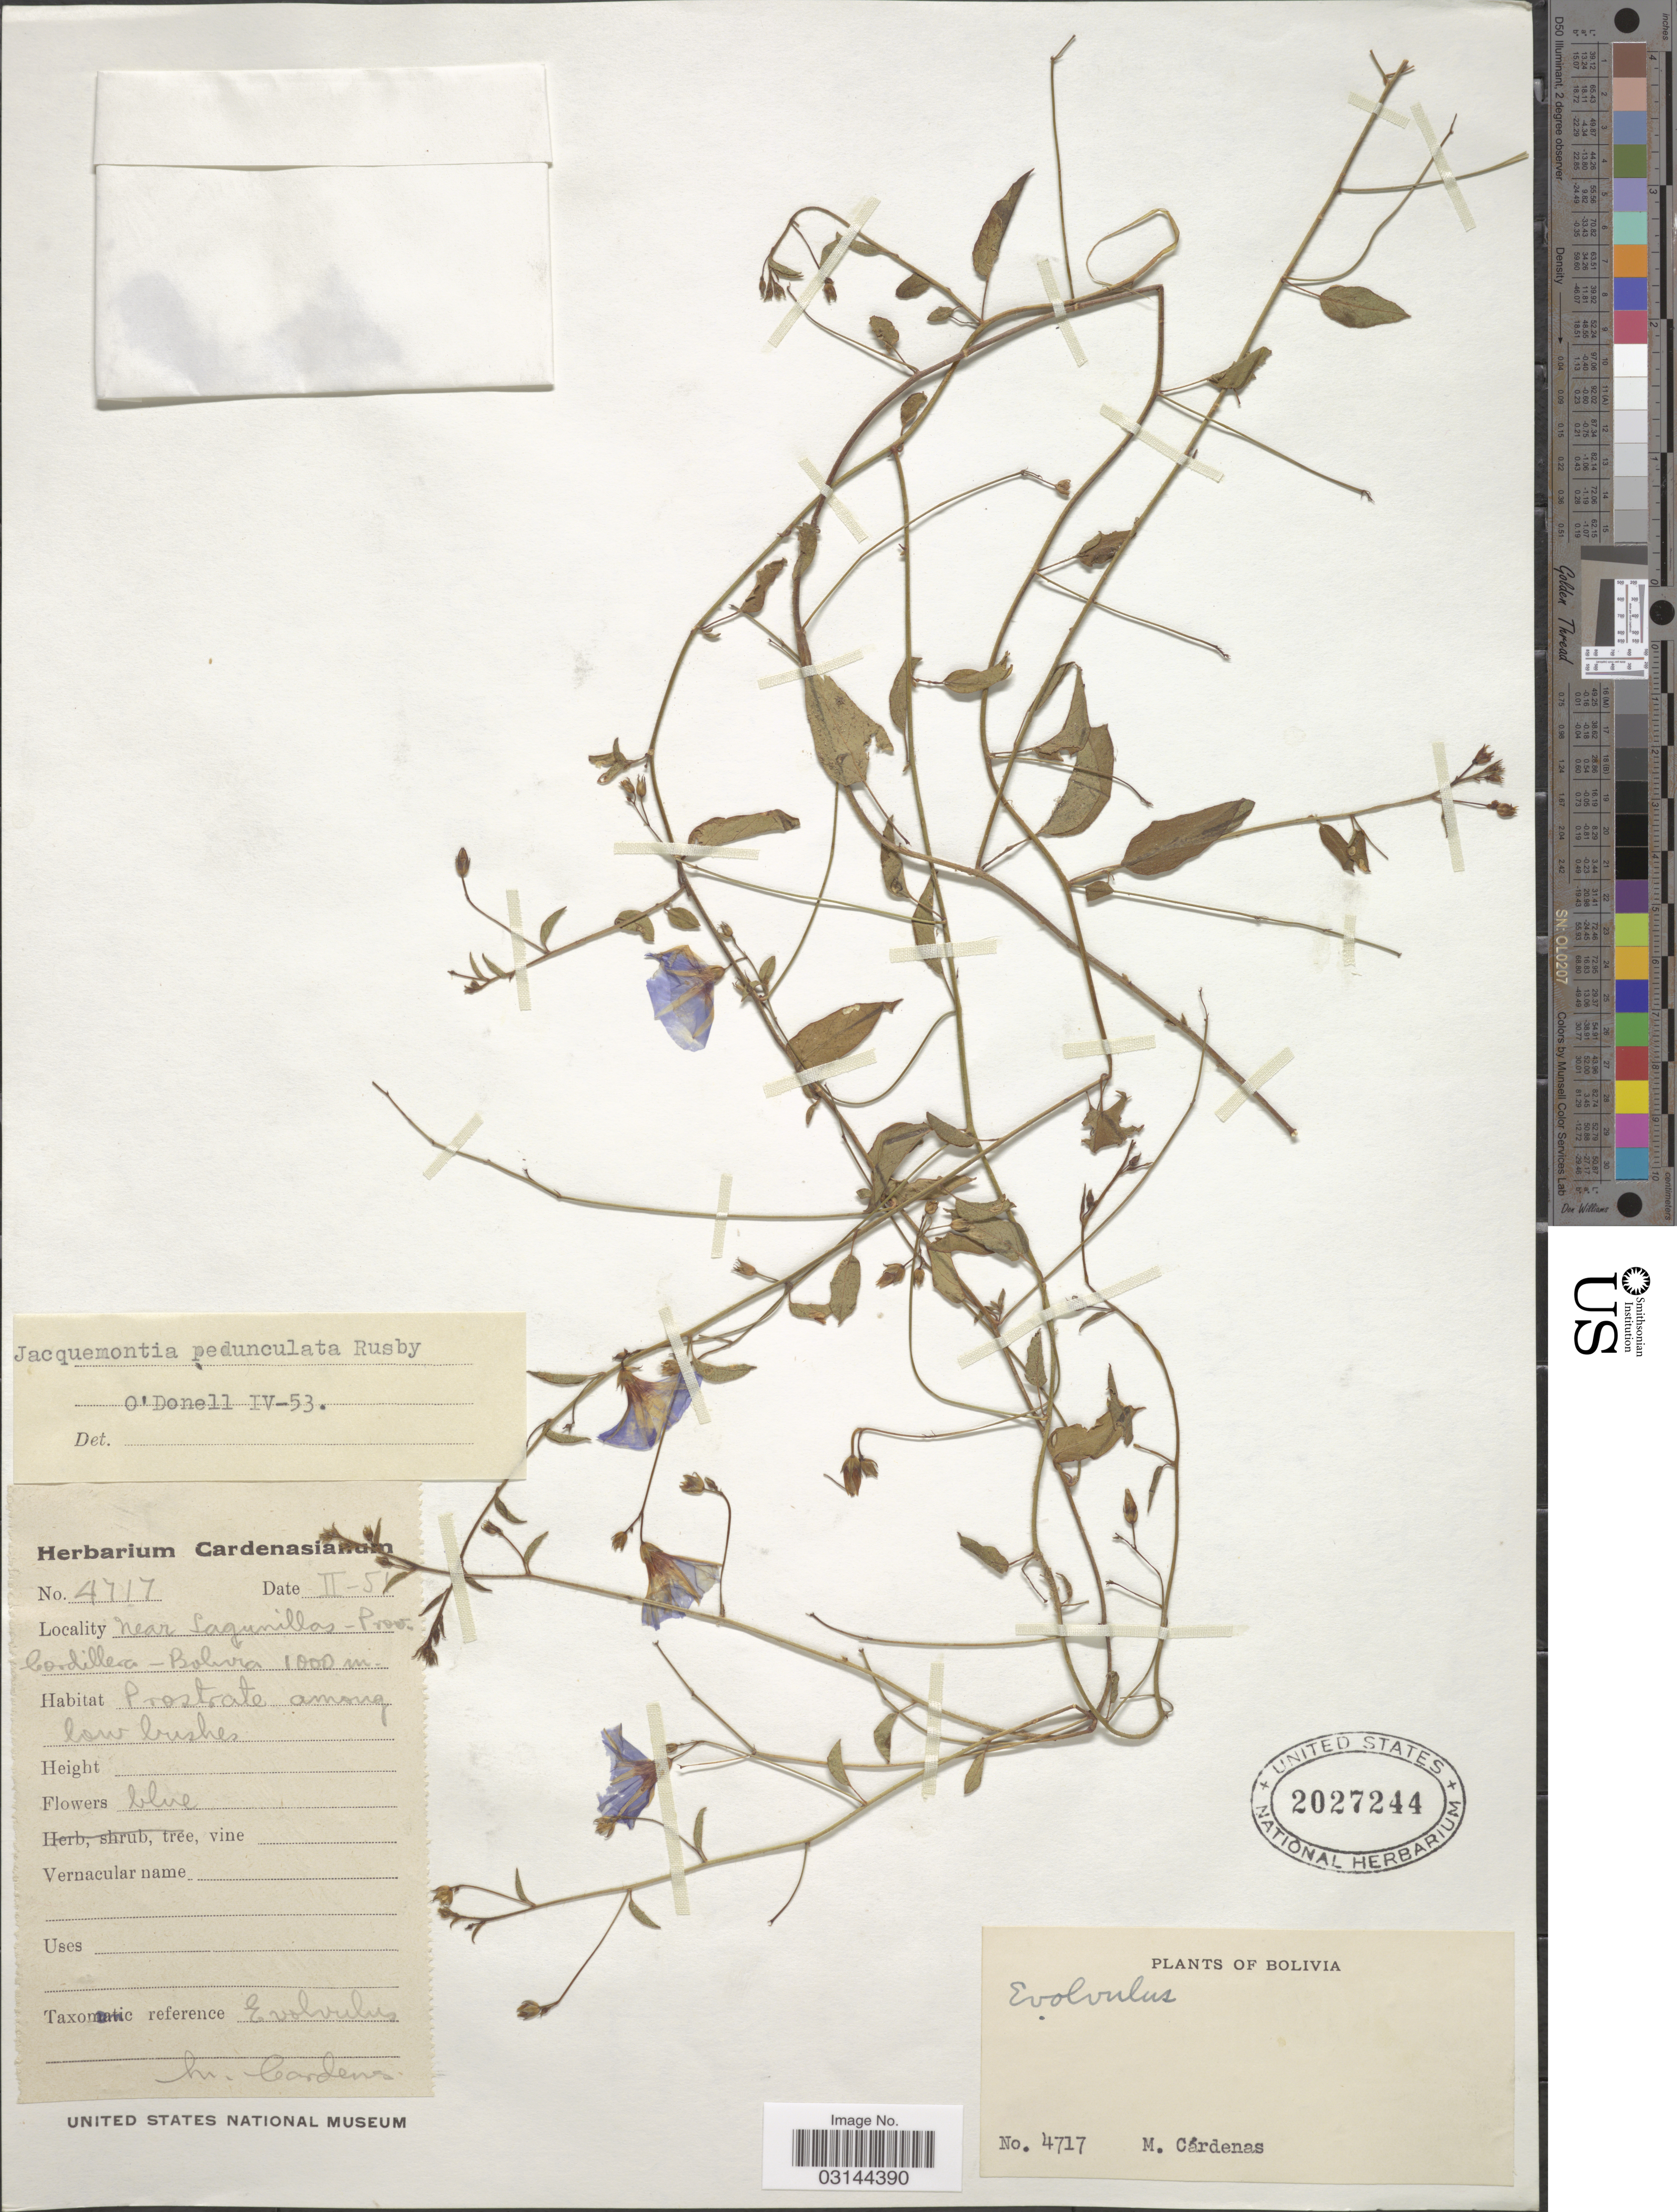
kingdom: Plantae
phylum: Tracheophyta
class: Magnoliopsida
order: Solanales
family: Convolvulaceae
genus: Jacquemontia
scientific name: Jacquemontia pedunculata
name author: Rusby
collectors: M. Cárdenas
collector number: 4717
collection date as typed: Transcribed d/m/y: /2/51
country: Bolivia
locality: Near Lagunillos - Prov. Cordillera.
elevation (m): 1000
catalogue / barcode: US 2027244